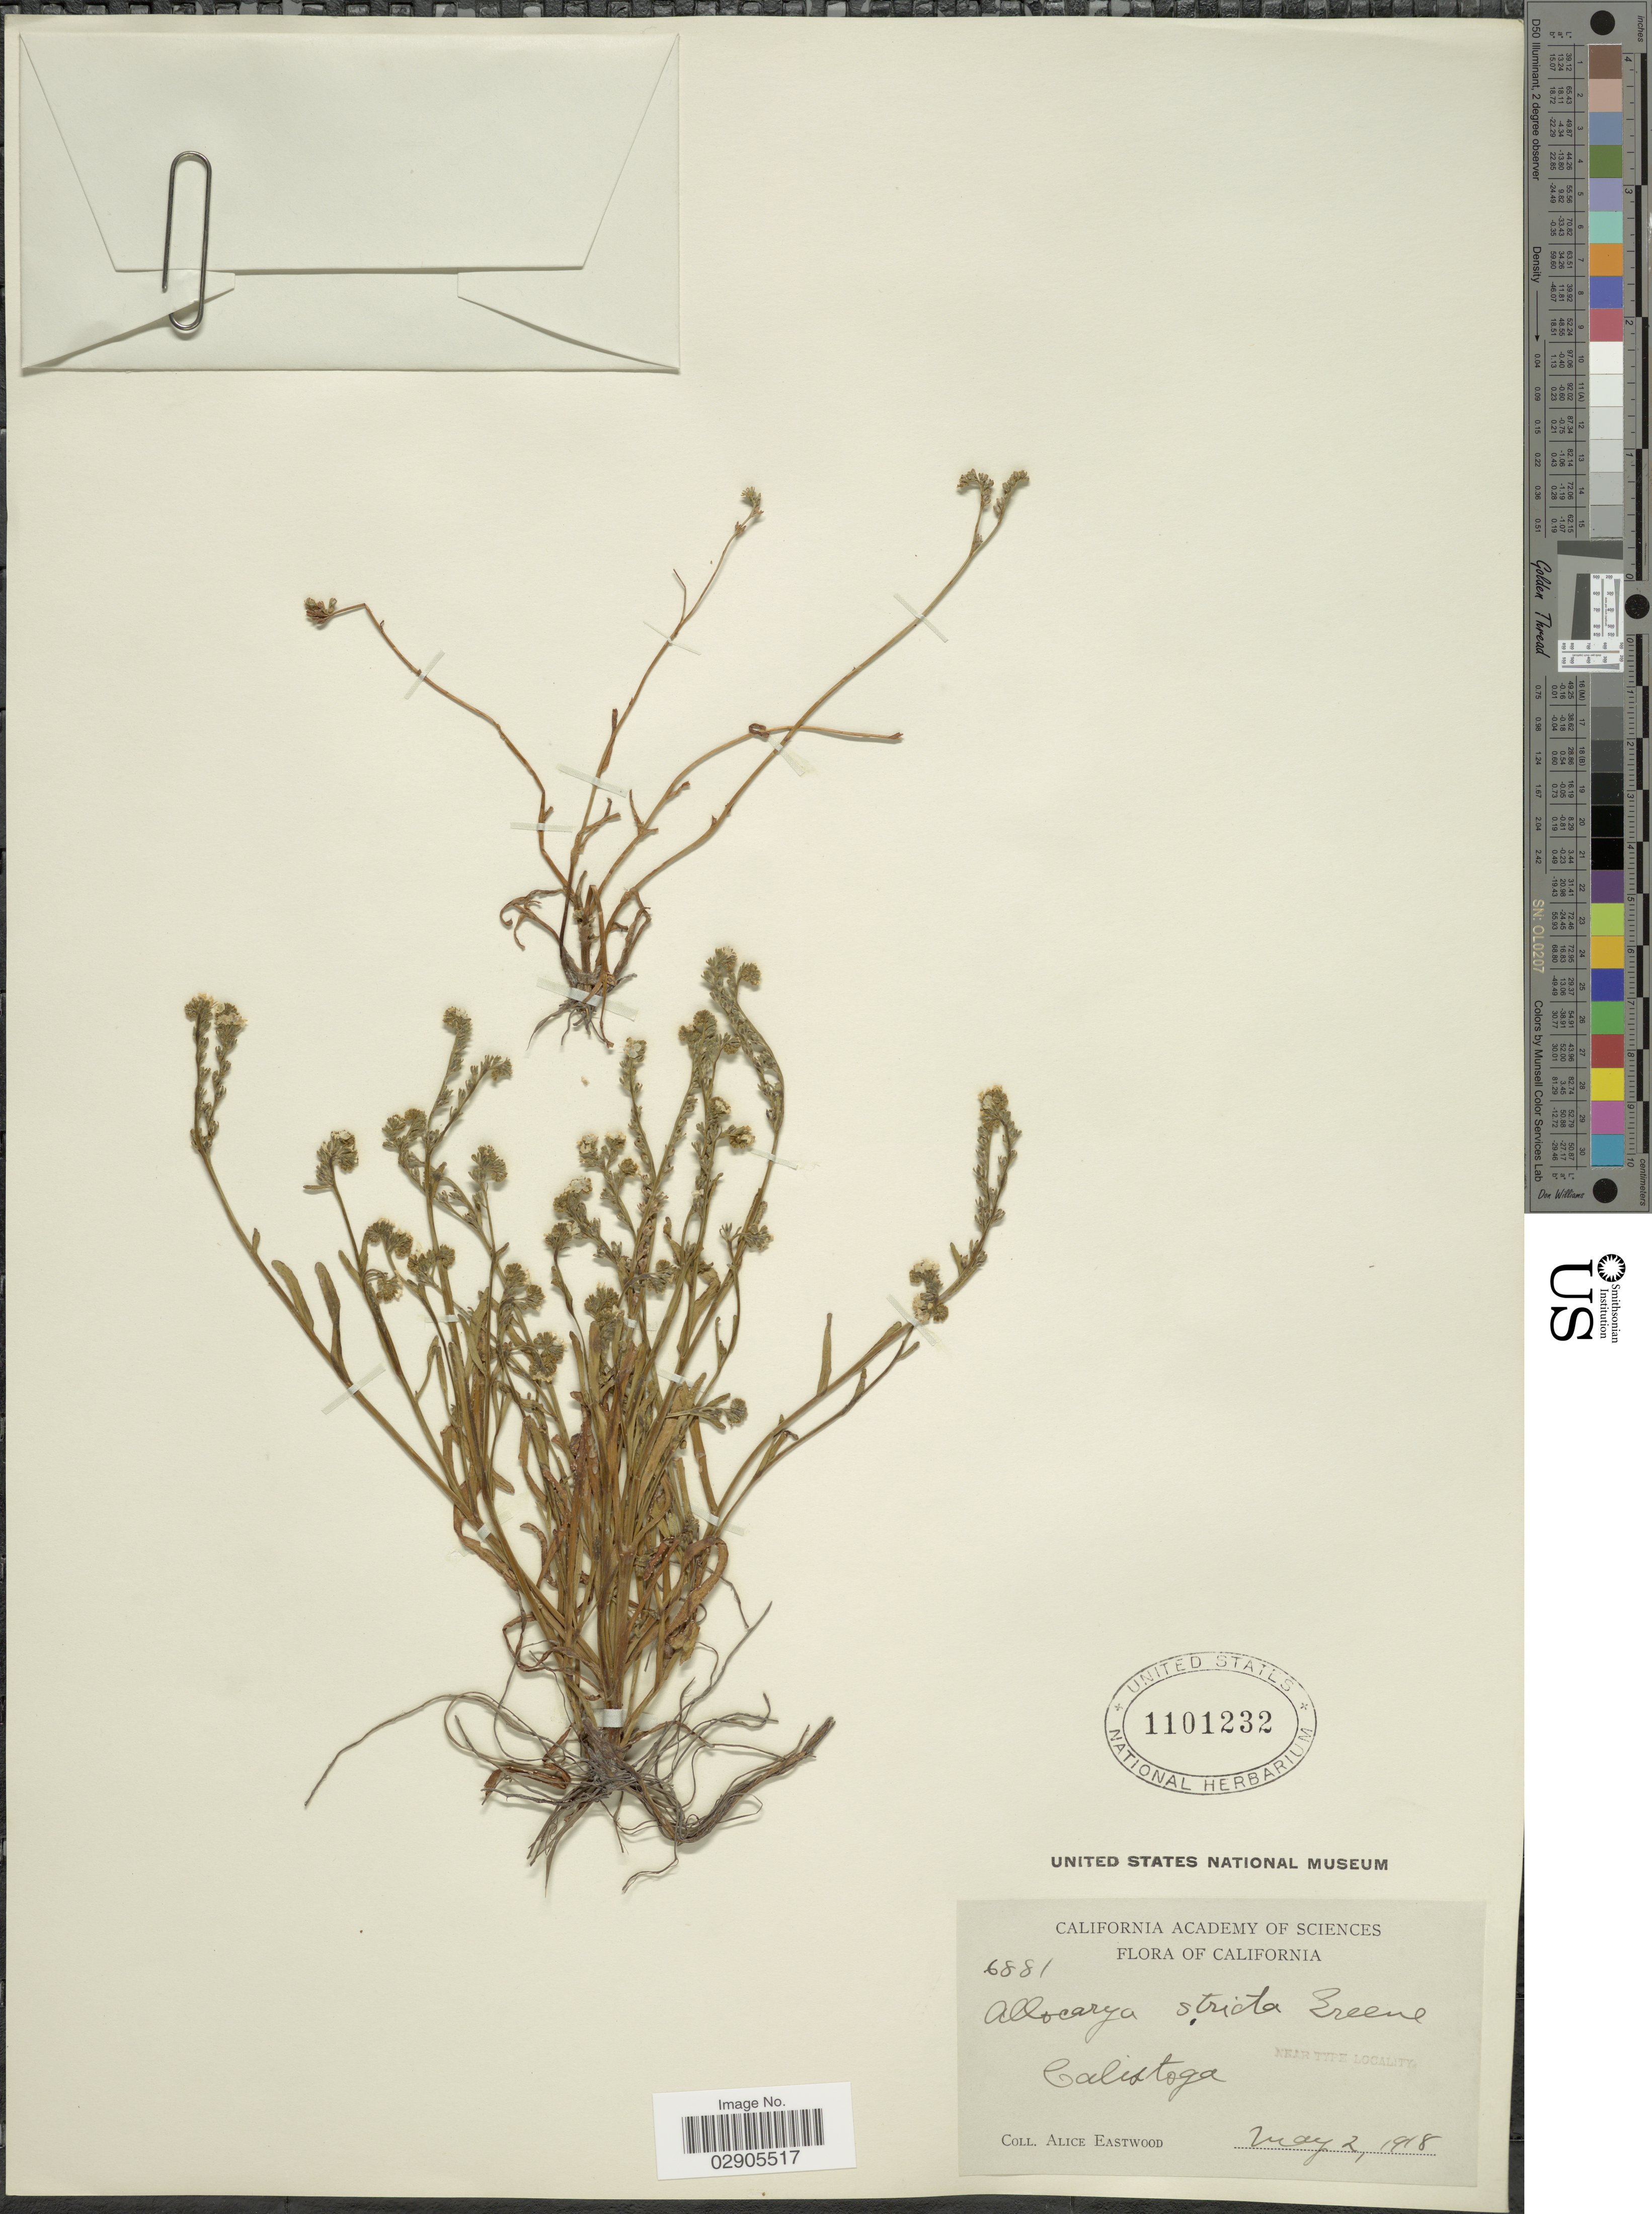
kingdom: Plantae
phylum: Tracheophyta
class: Magnoliopsida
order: Boraginales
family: Boraginaceae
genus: Allocarya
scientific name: Allocarya stricta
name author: Greene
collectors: A. Eastwood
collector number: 6881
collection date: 1918-05-02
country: United States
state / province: California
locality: Calistoga.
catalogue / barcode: US 1101232